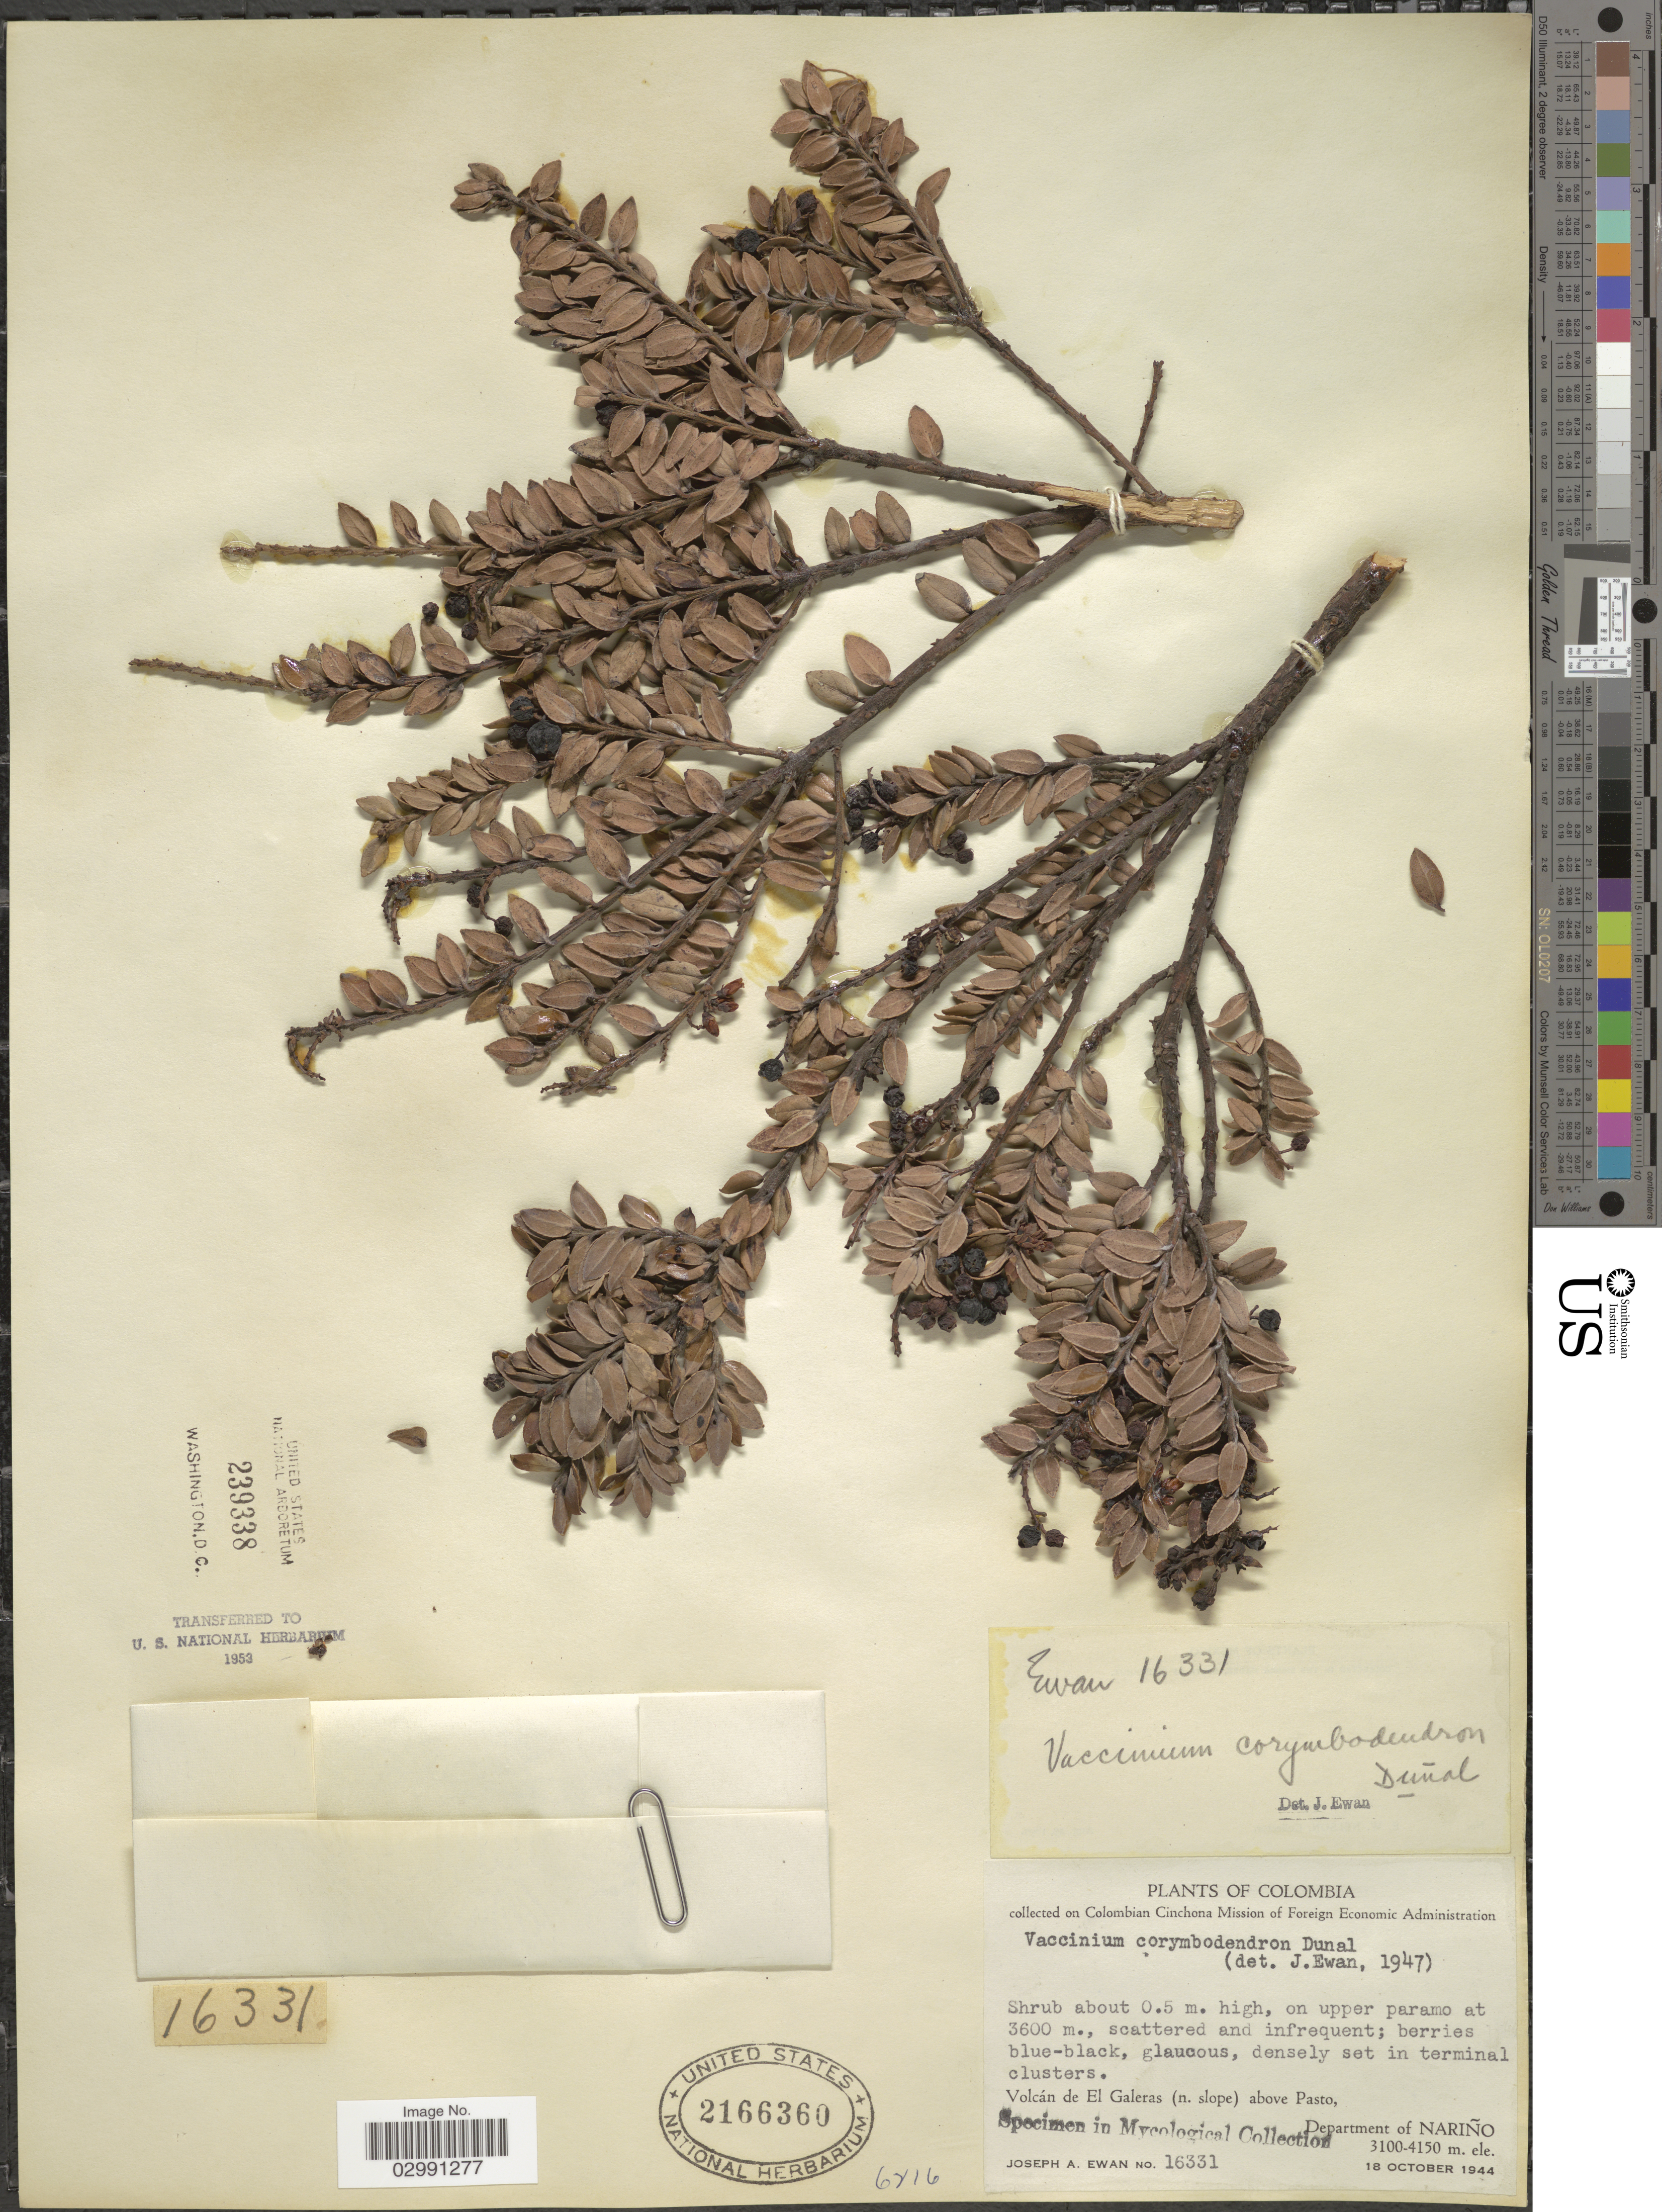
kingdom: Plantae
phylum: Tracheophyta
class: Magnoliopsida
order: Ericales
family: Ericaceae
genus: Vaccinium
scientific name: Vaccinium corymbodendron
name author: Dunal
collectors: J. A. Ewan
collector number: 16331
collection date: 1944-10-18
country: Colombia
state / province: Nariño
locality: Volcán de El Galeras (n. slope) above Pasto, Department of Nariño.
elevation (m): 3100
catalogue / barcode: US 2166360